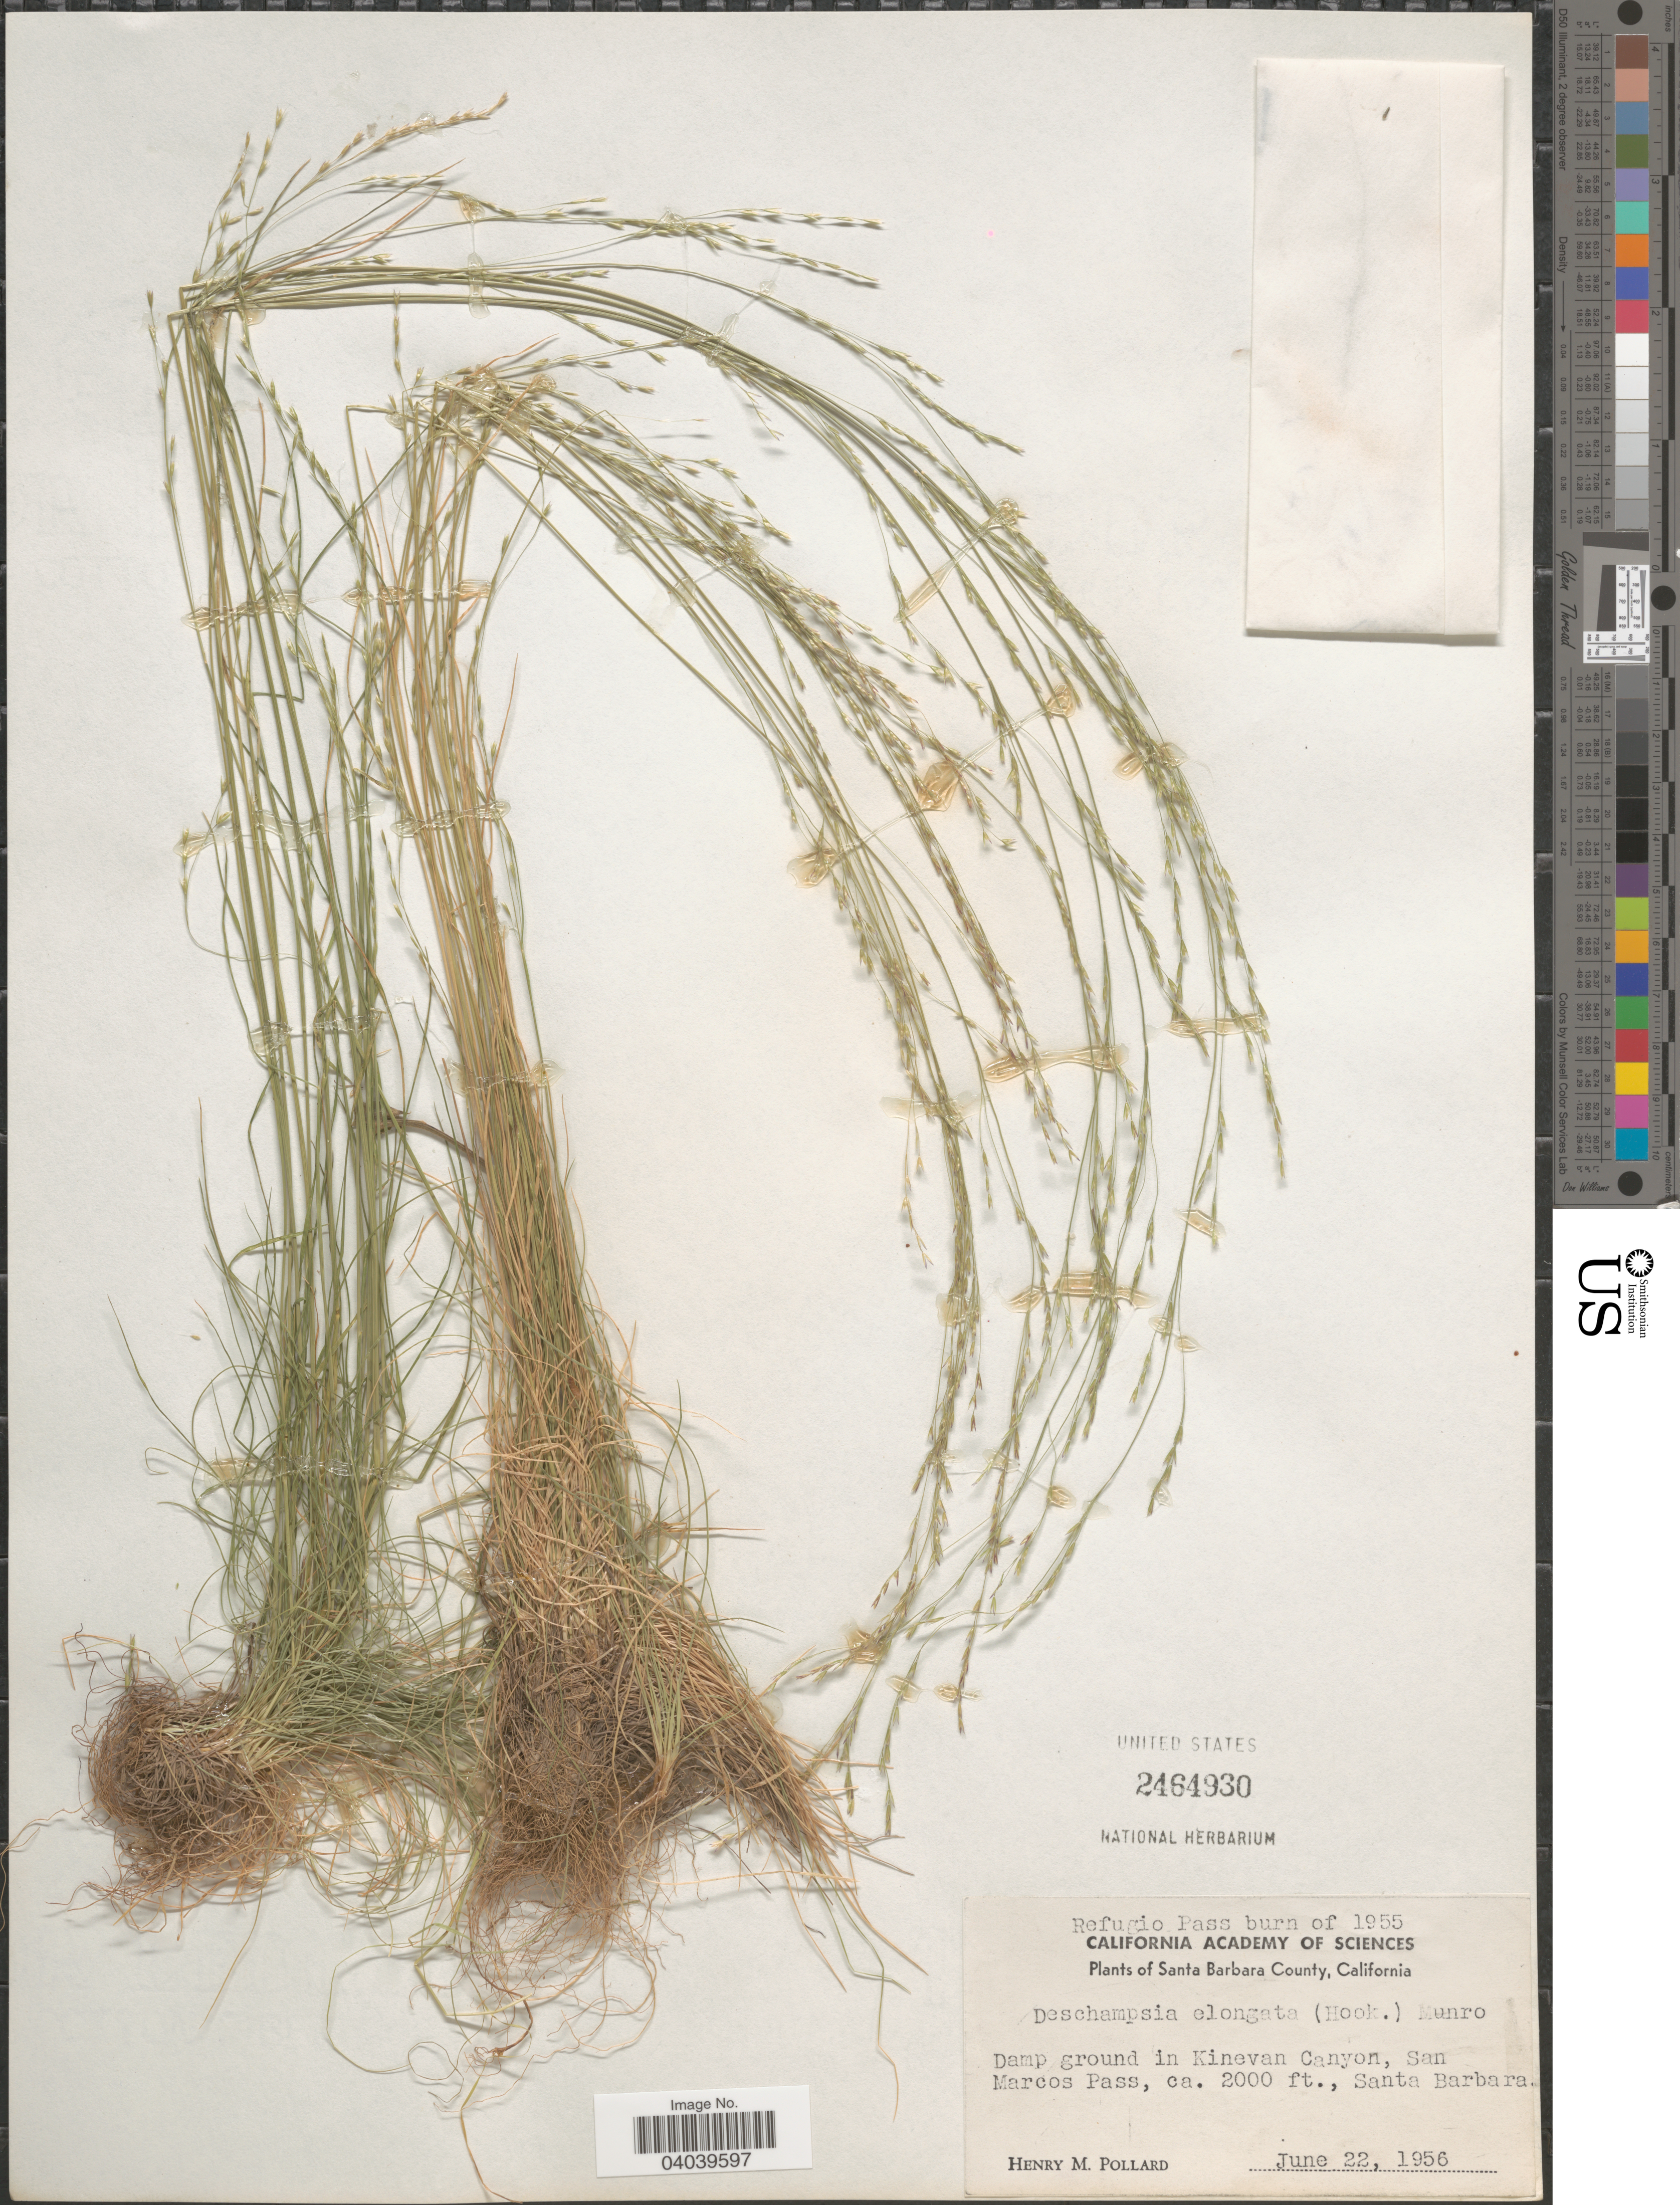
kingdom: Plantae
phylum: Tracheophyta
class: Liliopsida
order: Poales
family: Poaceae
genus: Deschampsia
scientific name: Deschampsia elongata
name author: (Hook.) Munro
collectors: H. M. Pollard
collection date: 1956-06-22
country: United States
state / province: California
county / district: Santa Barbara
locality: Santa Barbara County. Damp ground in Kinevan Canyon, San Marcos Pass, Santa Barbara.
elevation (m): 610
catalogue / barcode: US 2464930